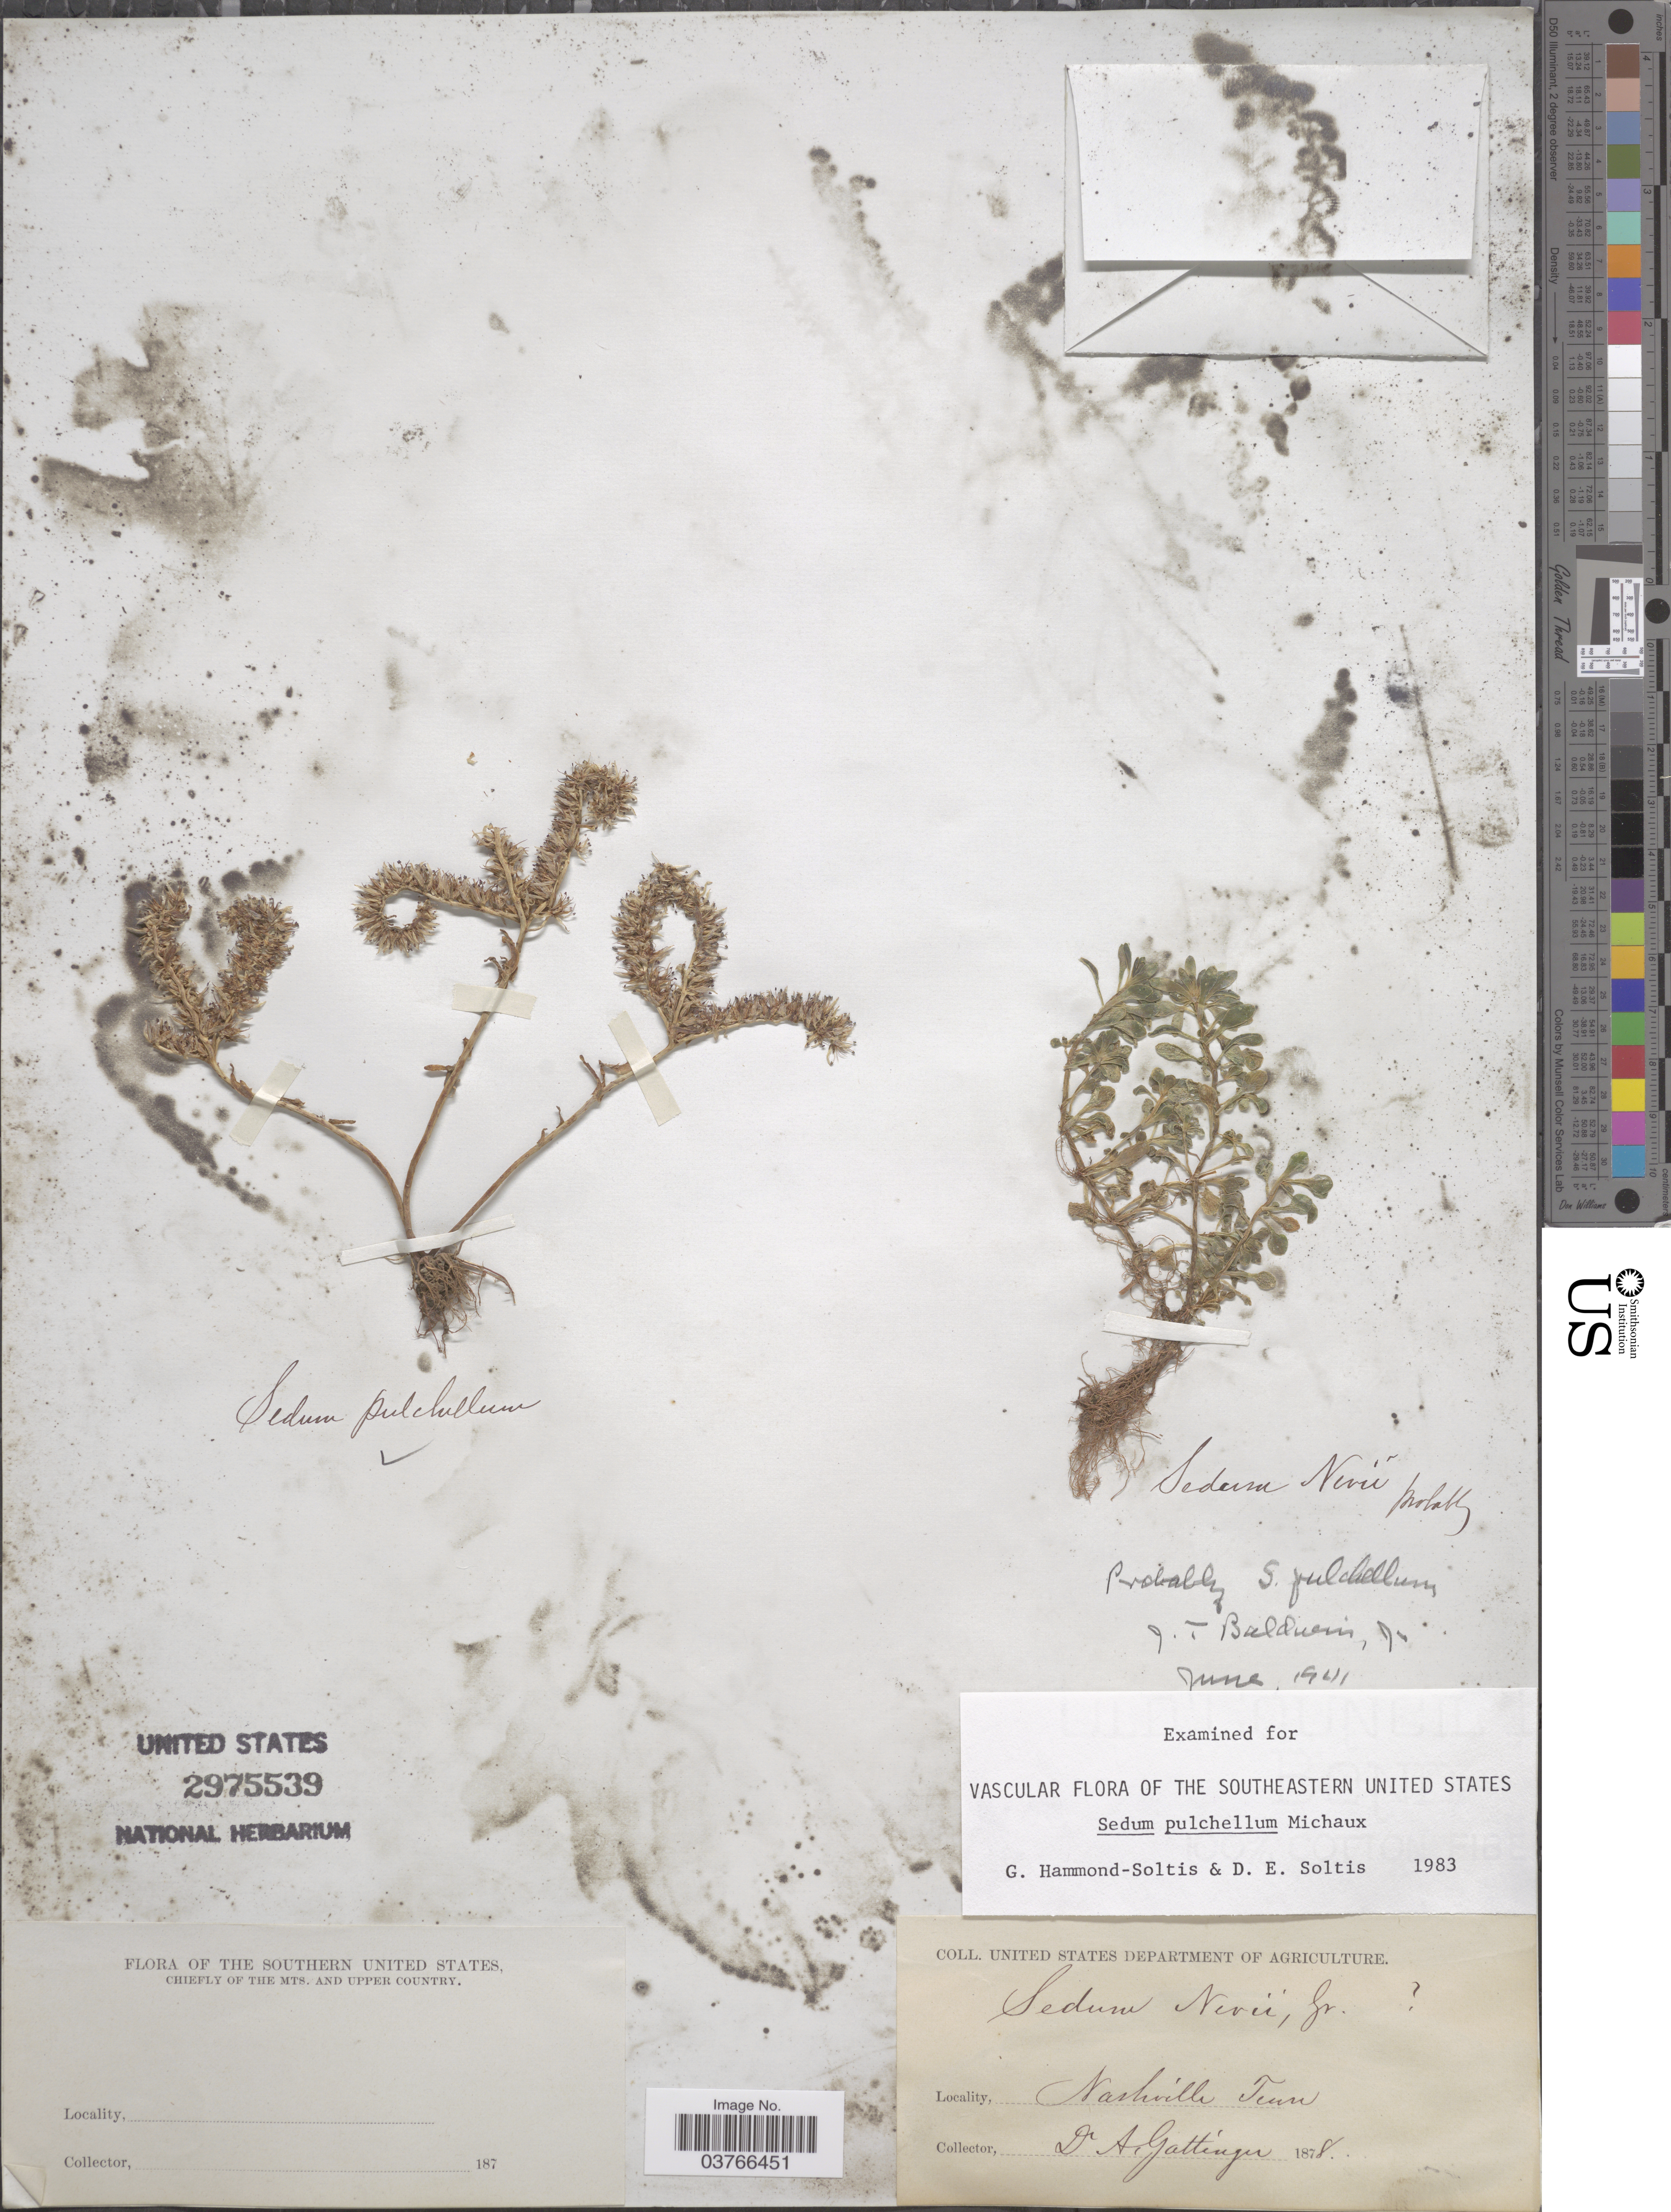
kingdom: Plantae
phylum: Tracheophyta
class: Magnoliopsida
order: Saxifragales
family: Crassulaceae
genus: Sedum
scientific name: Sedum pulchellum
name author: Michx.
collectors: A. Gattinger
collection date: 1878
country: United States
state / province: Tennessee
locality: Nashville. The Southern United States, chiefly of the mts. and upper country.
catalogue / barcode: US 2975539